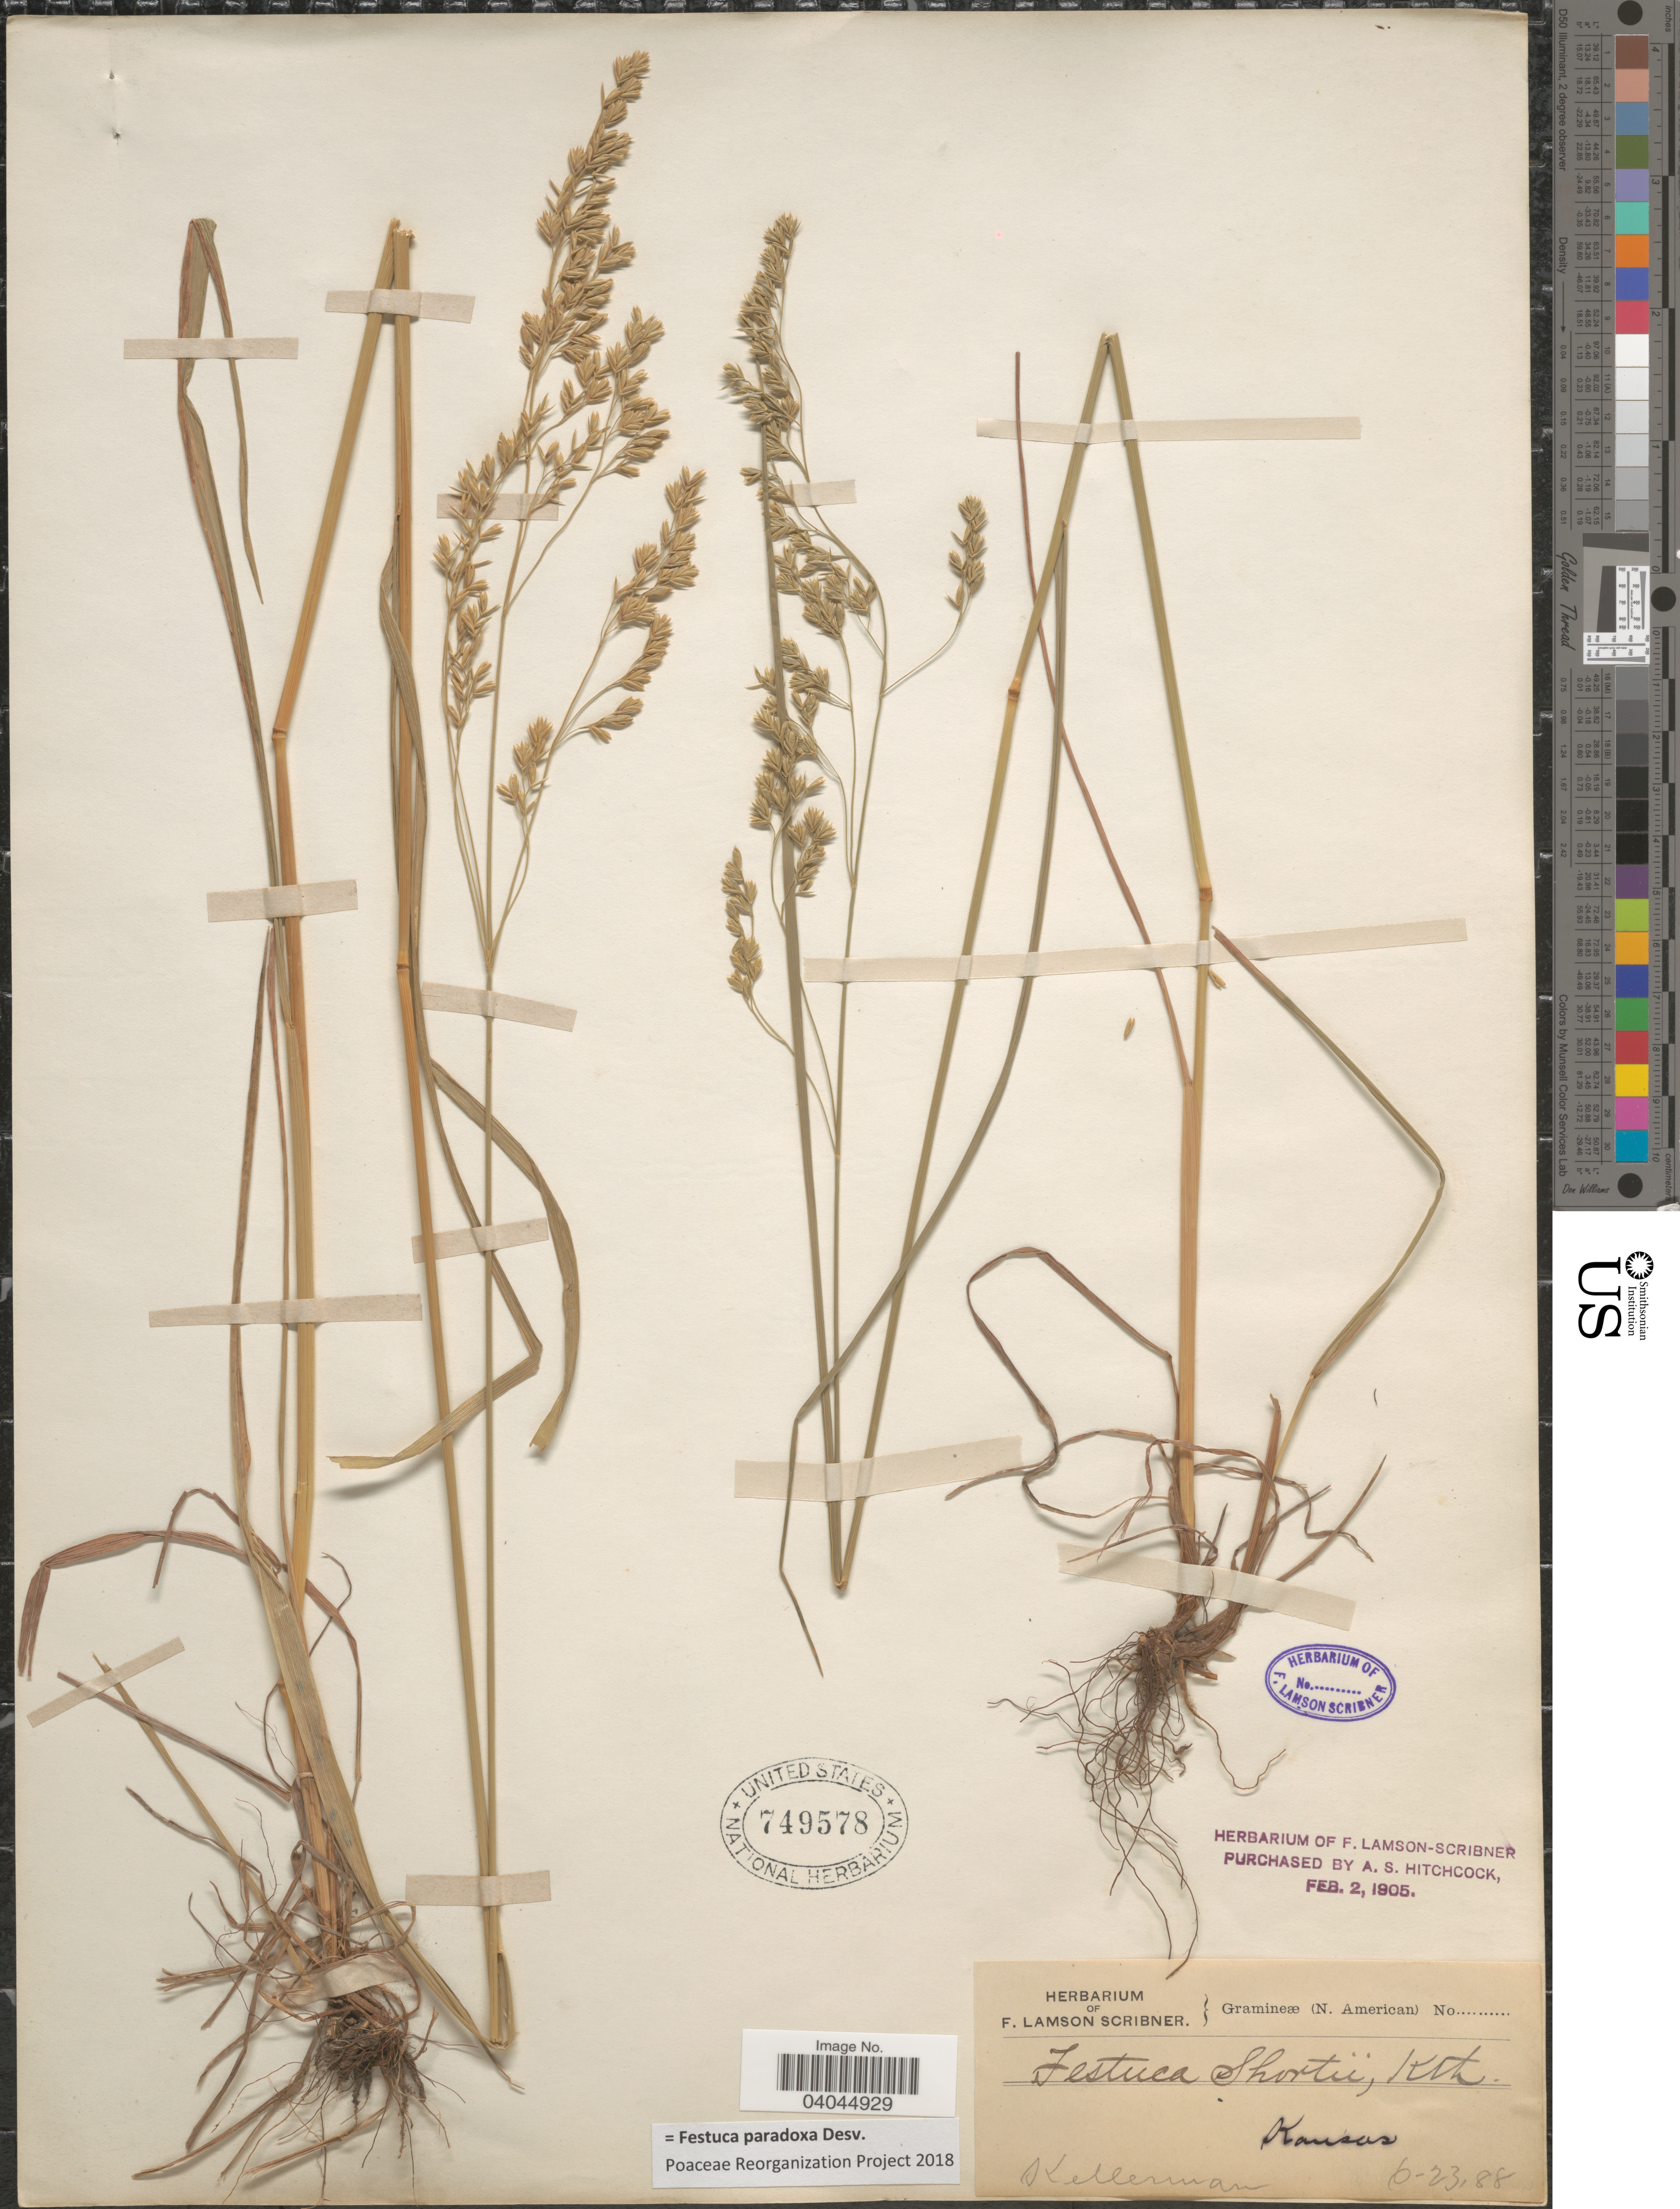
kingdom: Plantae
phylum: Tracheophyta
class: Liliopsida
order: Poales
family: Poaceae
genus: Festuca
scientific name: Festuca paradoxa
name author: Desv.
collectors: -. Kellerman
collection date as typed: Transcribed d/m/y: 23/6/88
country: United States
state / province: Kansas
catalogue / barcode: US 749578